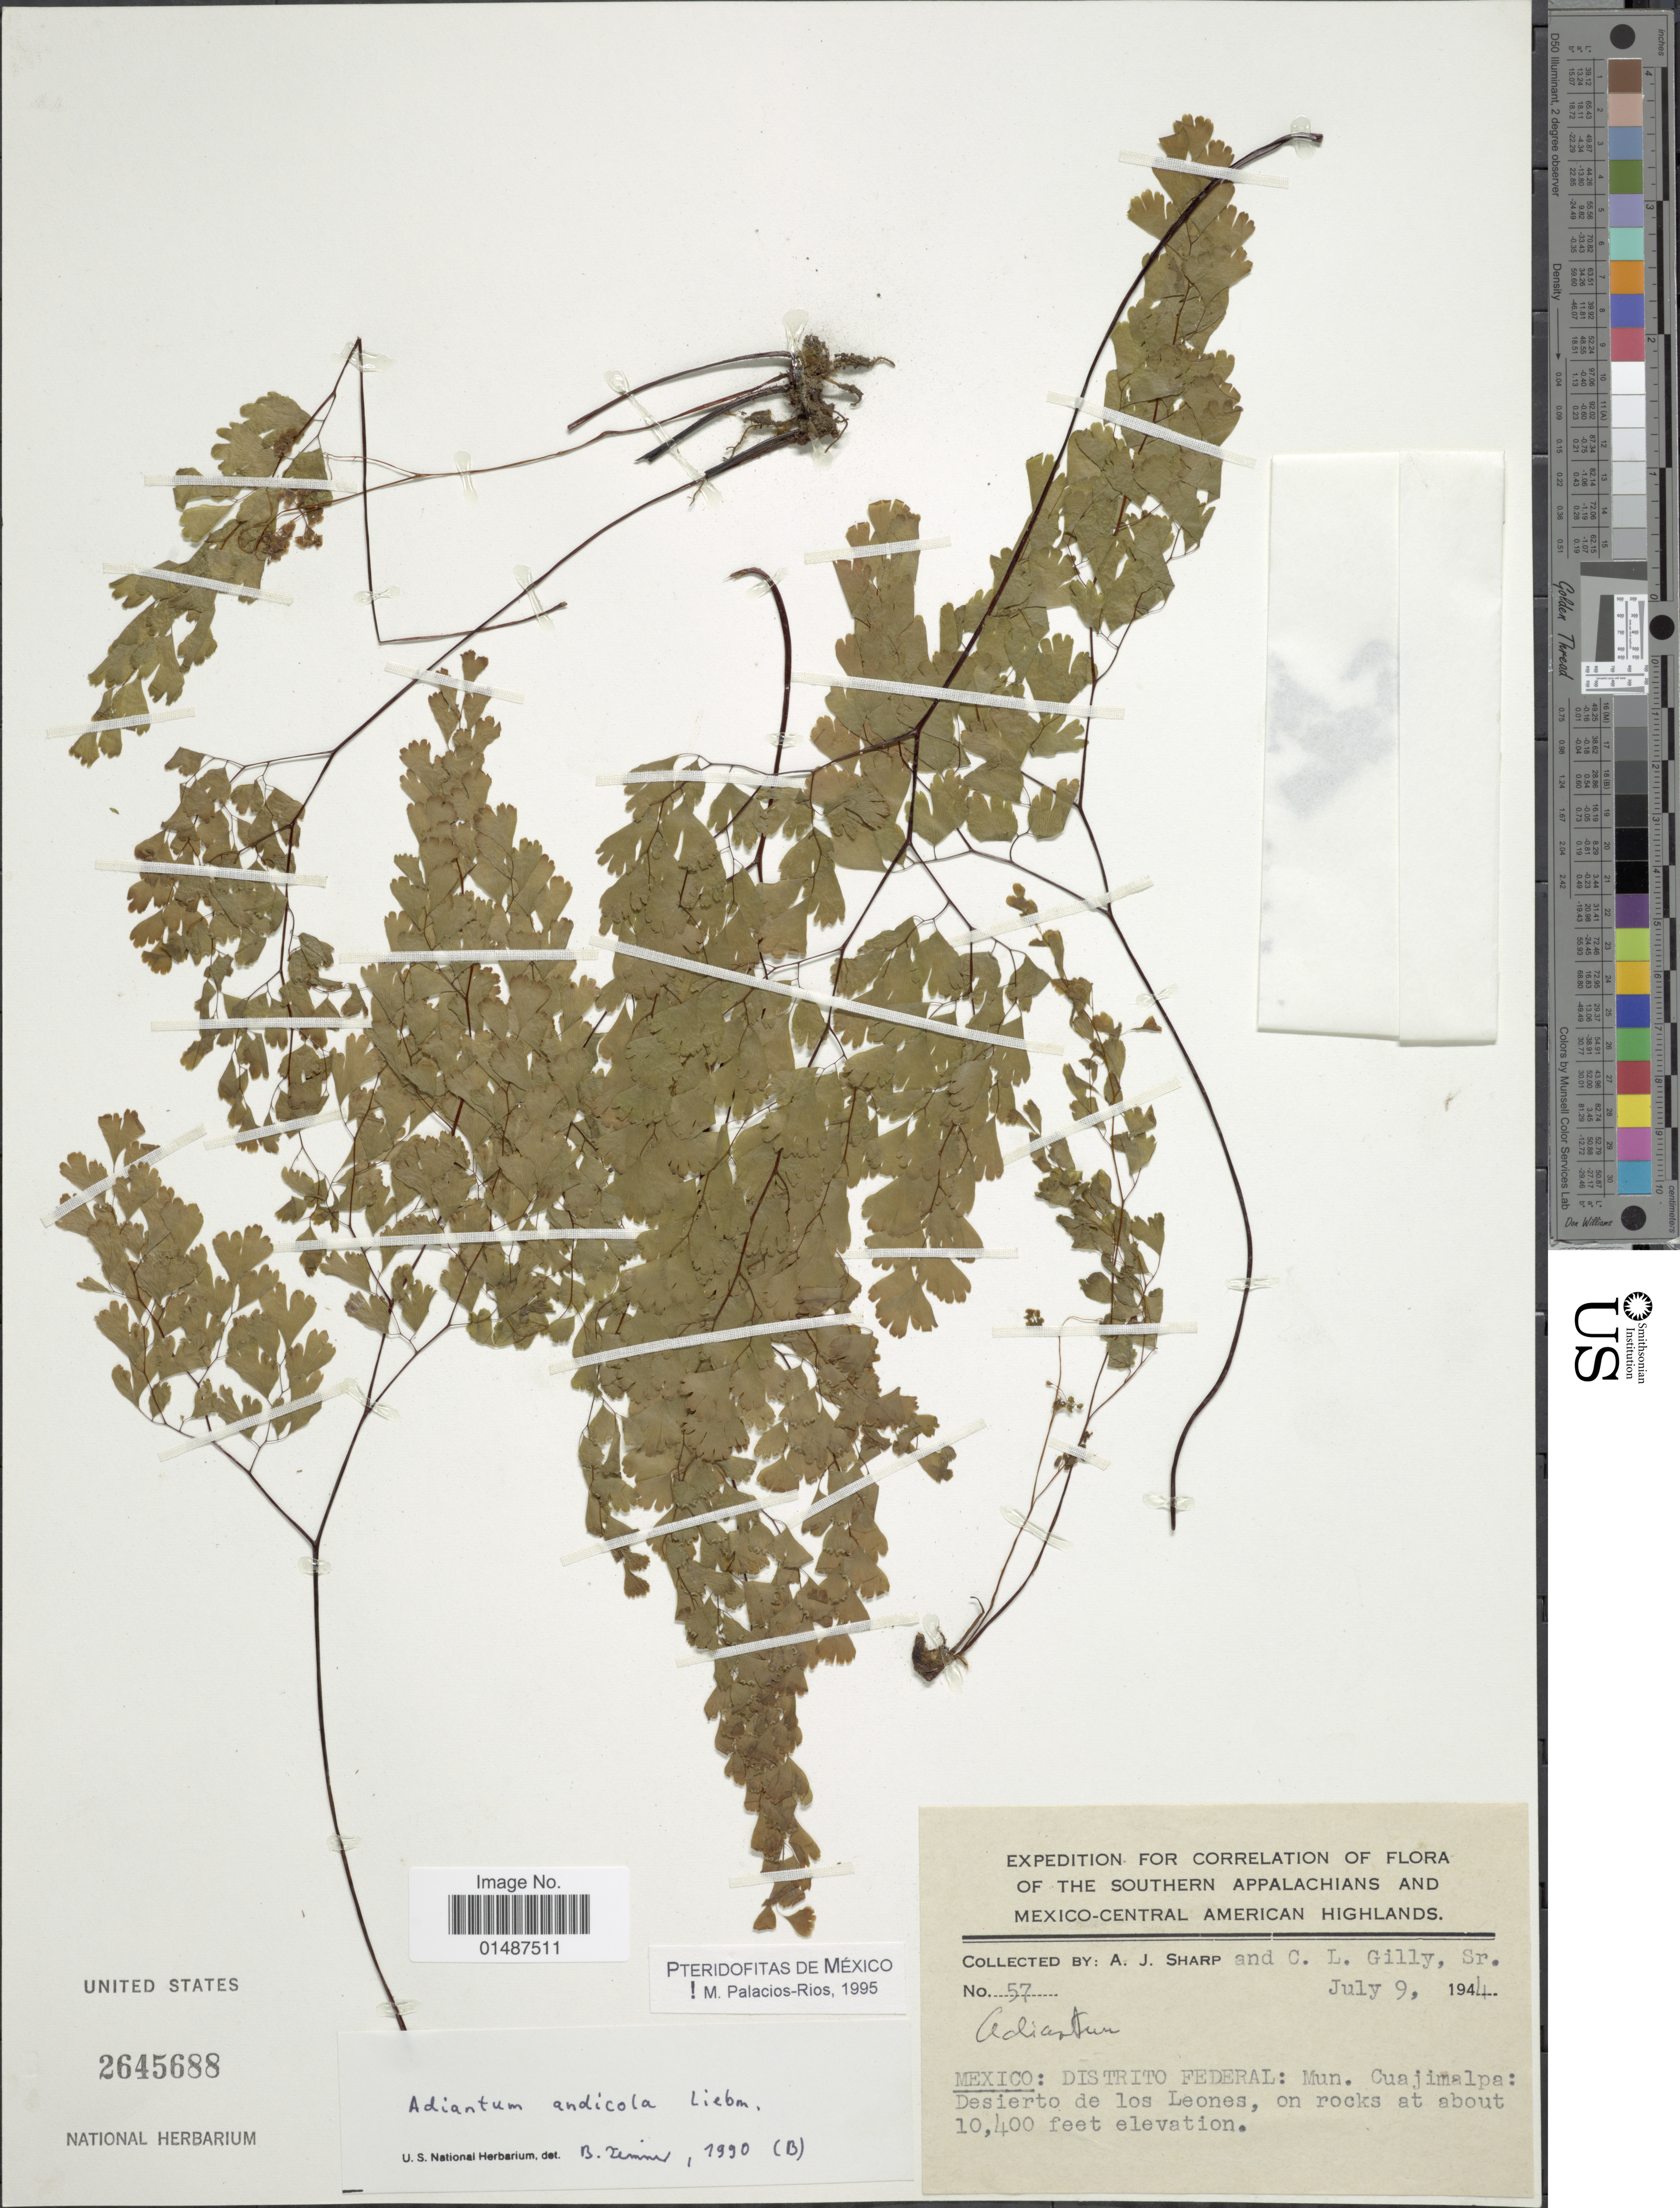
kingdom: Plantae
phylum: Tracheophyta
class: Polypodiopsida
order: Polypodiales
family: Pteridaceae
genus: Adiantum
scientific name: Adiantum andicola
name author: Liebm.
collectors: A. J. Sharp & C. Gilly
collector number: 57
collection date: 1944-07-09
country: Mexico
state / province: Distrito Federal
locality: Distrito Federal: Mun. cuajimalpa: Desierto de los Leones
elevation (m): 3170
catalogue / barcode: US 2645688